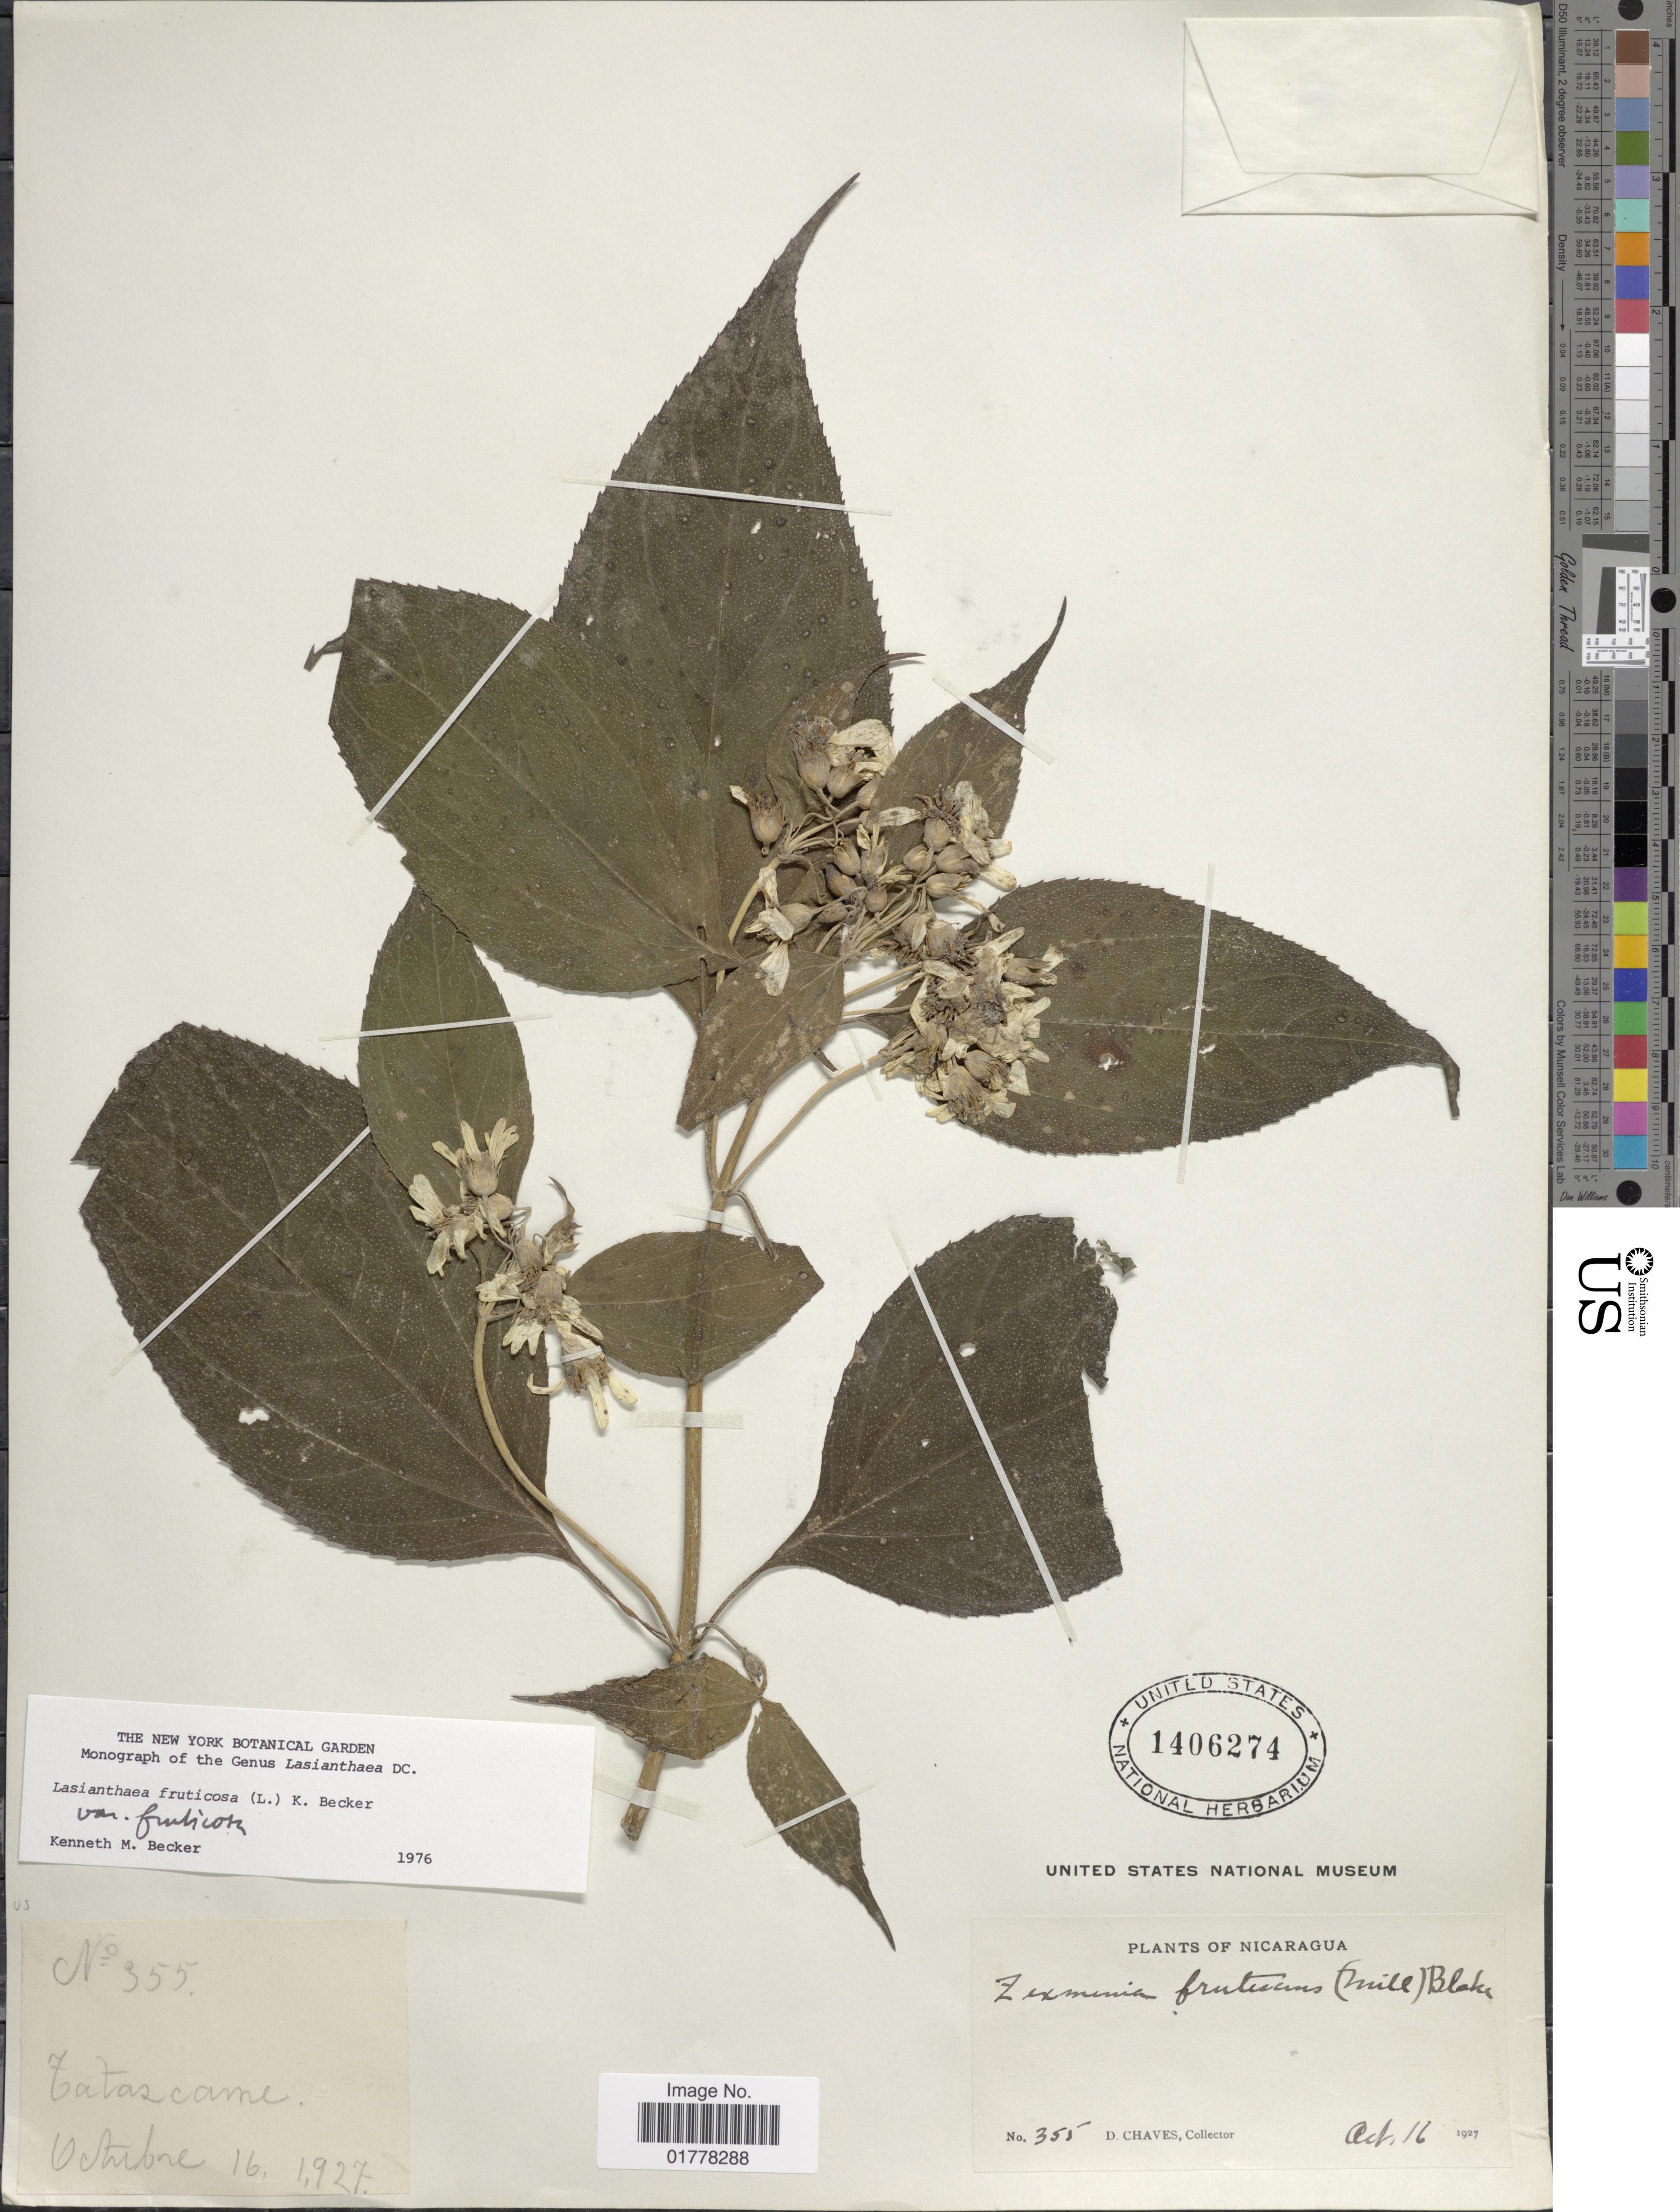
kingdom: Plantae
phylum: Tracheophyta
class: Magnoliopsida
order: Asterales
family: Asteraceae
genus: Lasianthaea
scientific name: Lasianthaea fruticosa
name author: (L.) K.M. Becker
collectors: D. Chaves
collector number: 355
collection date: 1927-10-16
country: Nigeria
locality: Tatascame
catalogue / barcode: US 1406274